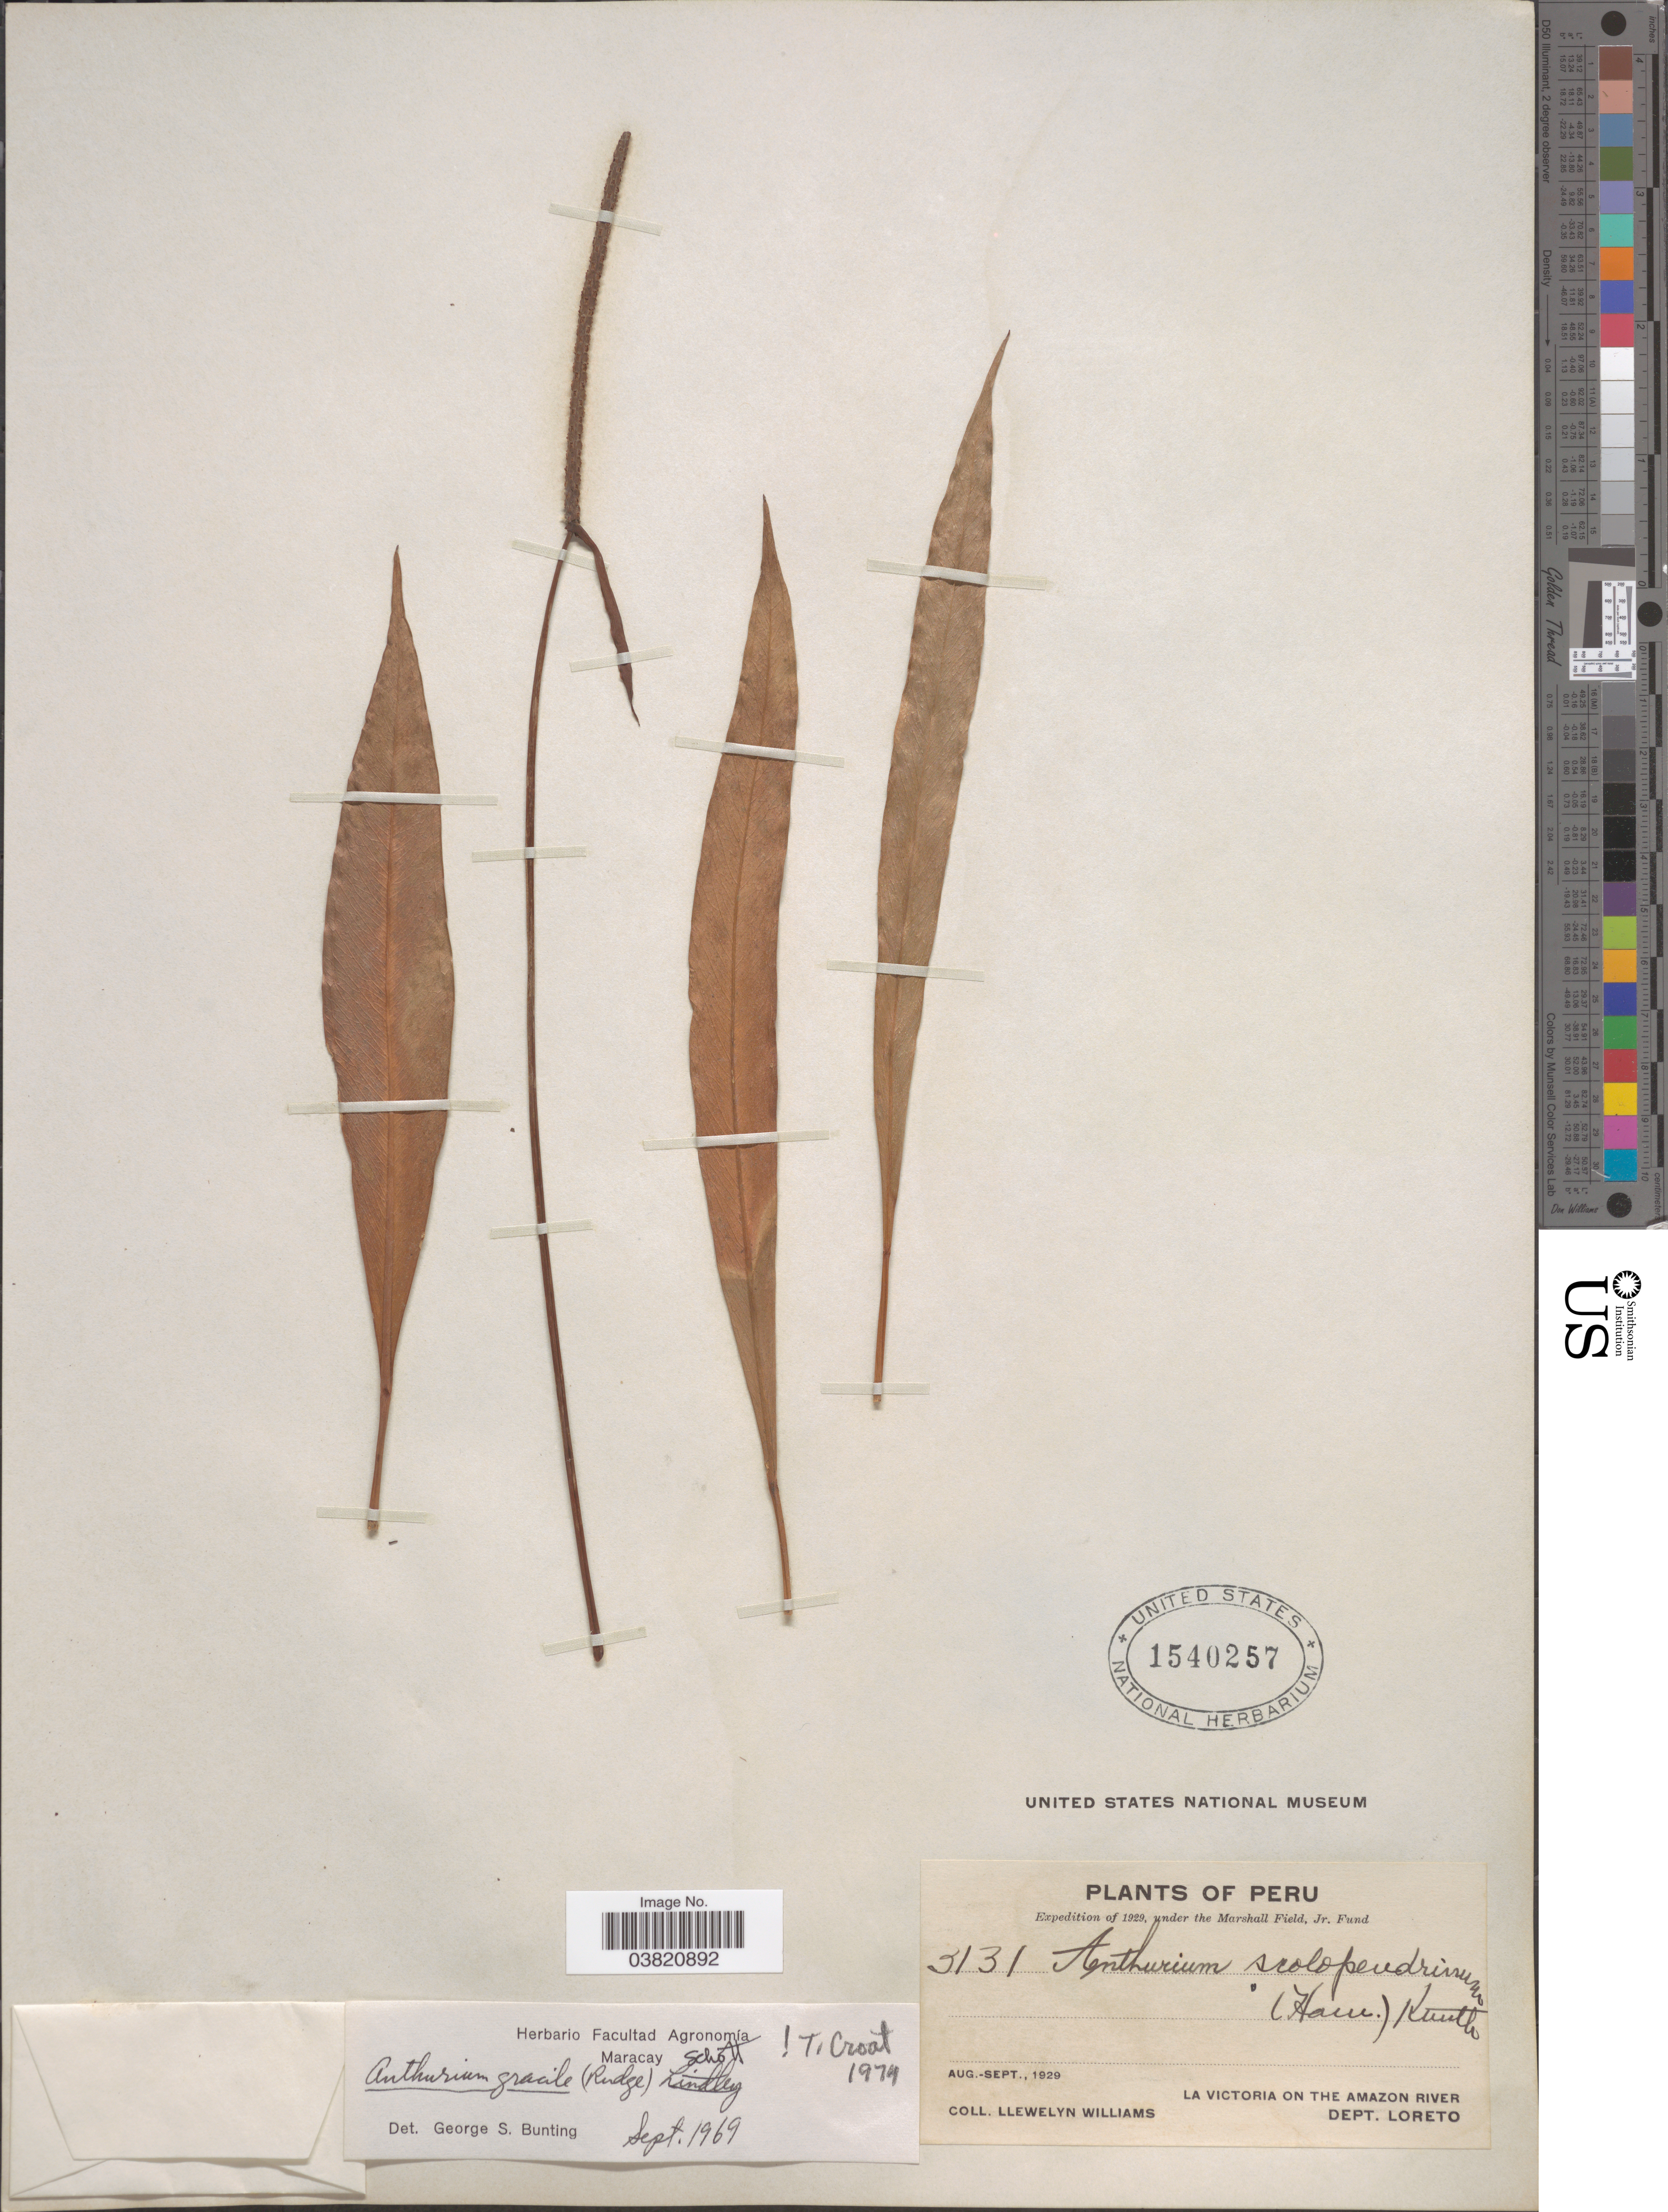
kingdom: Plantae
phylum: Tracheophyta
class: Liliopsida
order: Alismatales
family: Araceae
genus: Anthurium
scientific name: Anthurium gracile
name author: (Rudge) Schott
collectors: Ll. Williams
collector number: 3131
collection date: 1929-08/1929-09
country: Peru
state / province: Loreto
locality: La Victoria on the Amazon River. Dept. Loreto.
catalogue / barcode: US 1540257